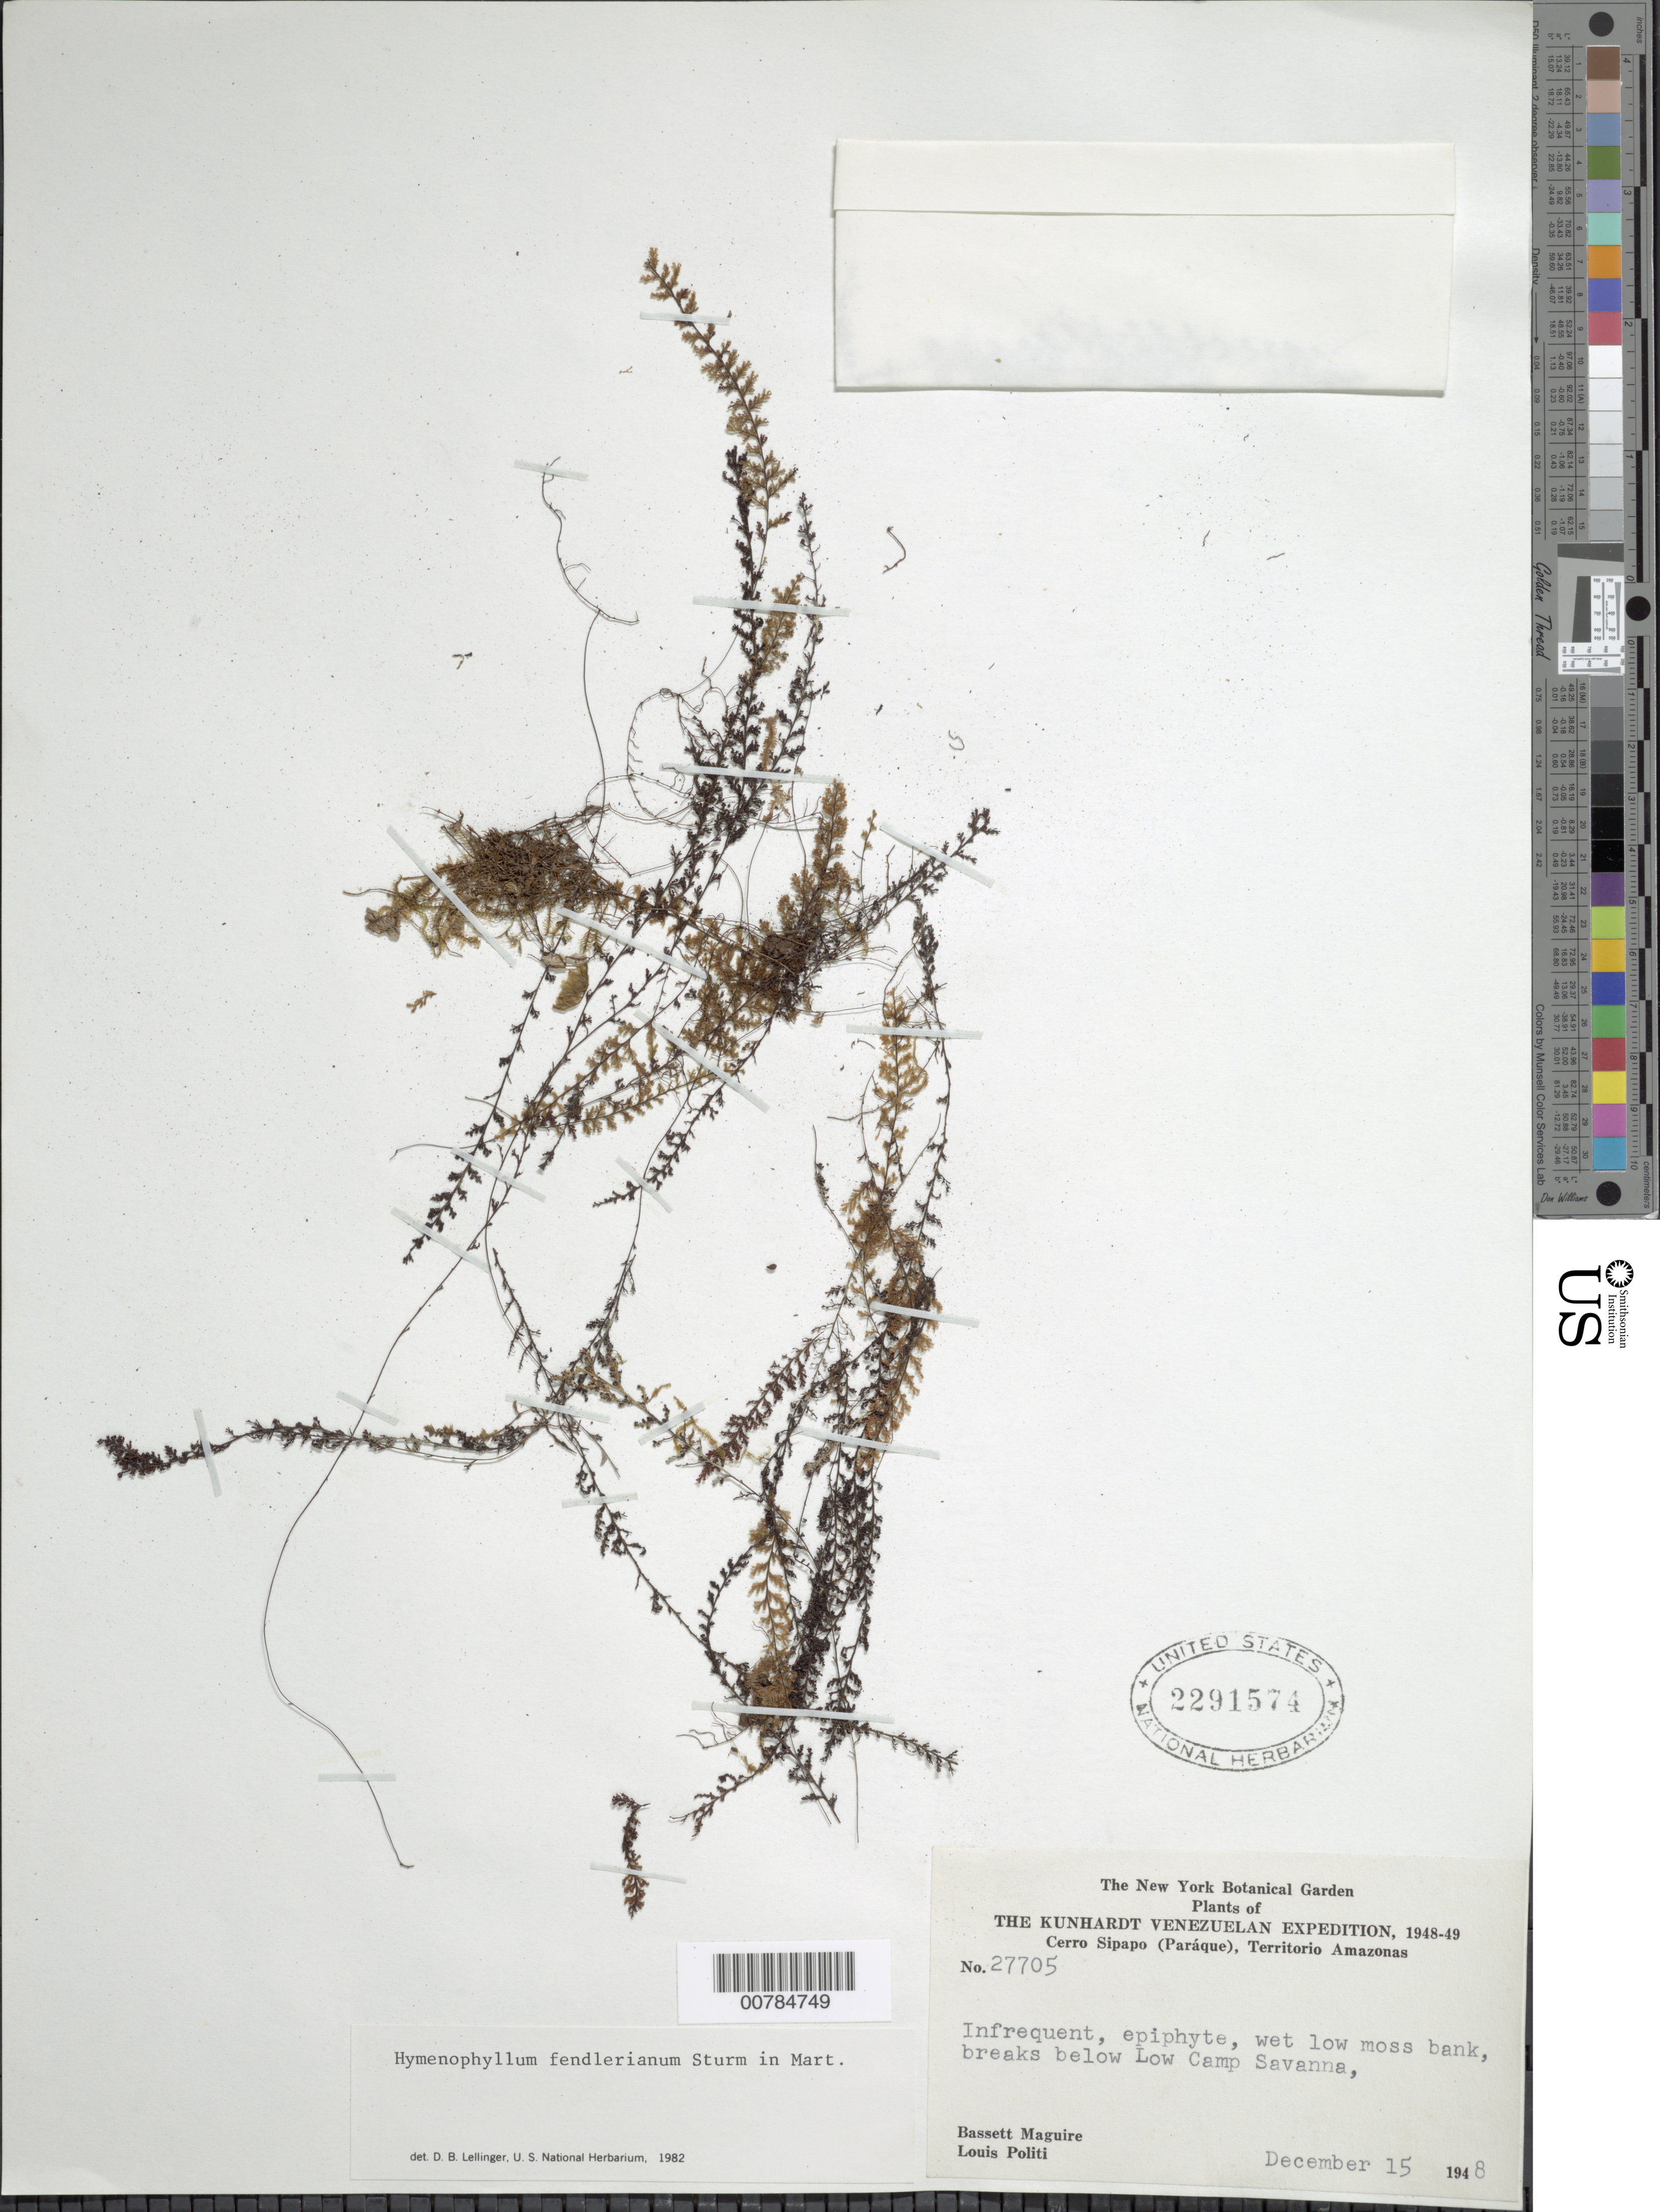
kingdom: Plantae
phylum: Tracheophyta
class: Polypodiopsida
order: Hymenophyllales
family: Hymenophyllaceae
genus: Hymenophyllum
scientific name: Hymenophyllum fendlerianum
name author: J.W. Sturm in Mart.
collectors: B. Maguire & L. Politi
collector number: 27705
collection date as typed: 15-Dec-48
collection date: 1948-12-15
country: Venezuela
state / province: Amazonas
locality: Cerro Sipapo (Paráque), Caño Negro; below lower Camp Savanna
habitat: Wet low moss bank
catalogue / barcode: US 2291574